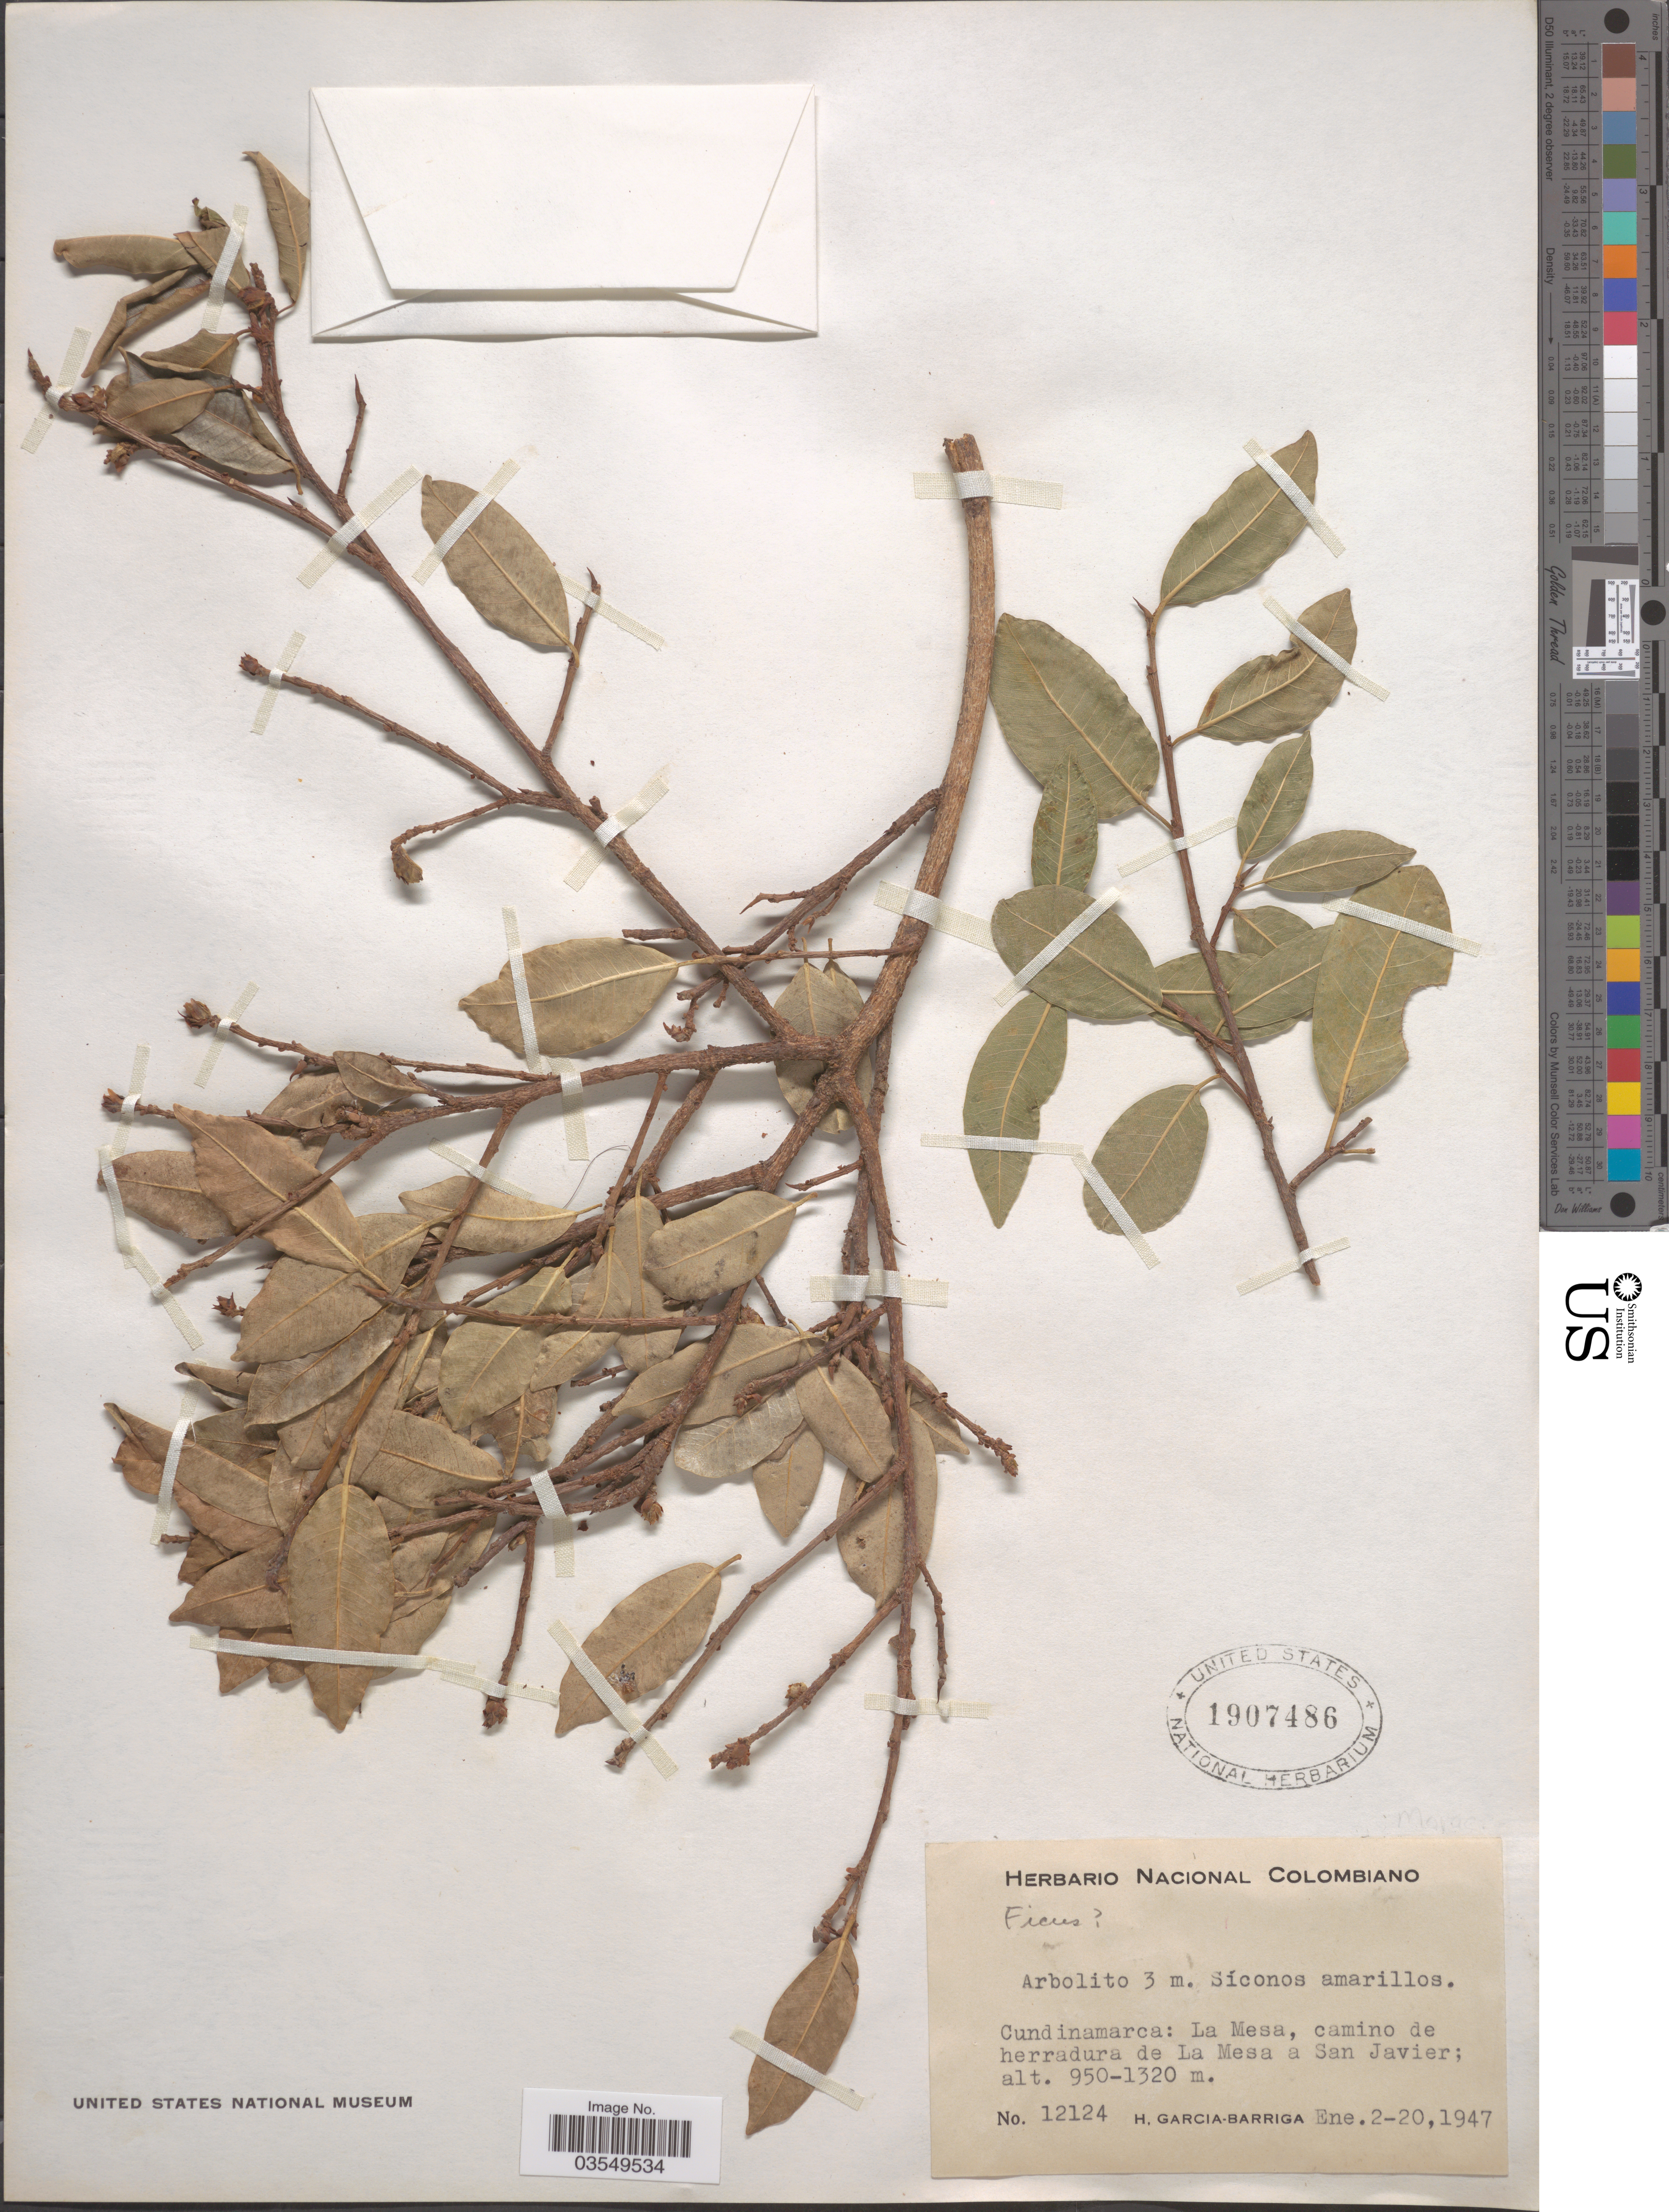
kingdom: Plantae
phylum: Tracheophyta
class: Magnoliopsida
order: Rosales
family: Moraceae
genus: Ficus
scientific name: Ficus sp.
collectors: H. García Barriga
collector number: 12124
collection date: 1947-01-02/1947-01-20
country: Colombia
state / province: Cundinamarca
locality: La Mesa, camino de herradura de La Mesa a San Javier.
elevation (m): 950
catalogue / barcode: US 1907486